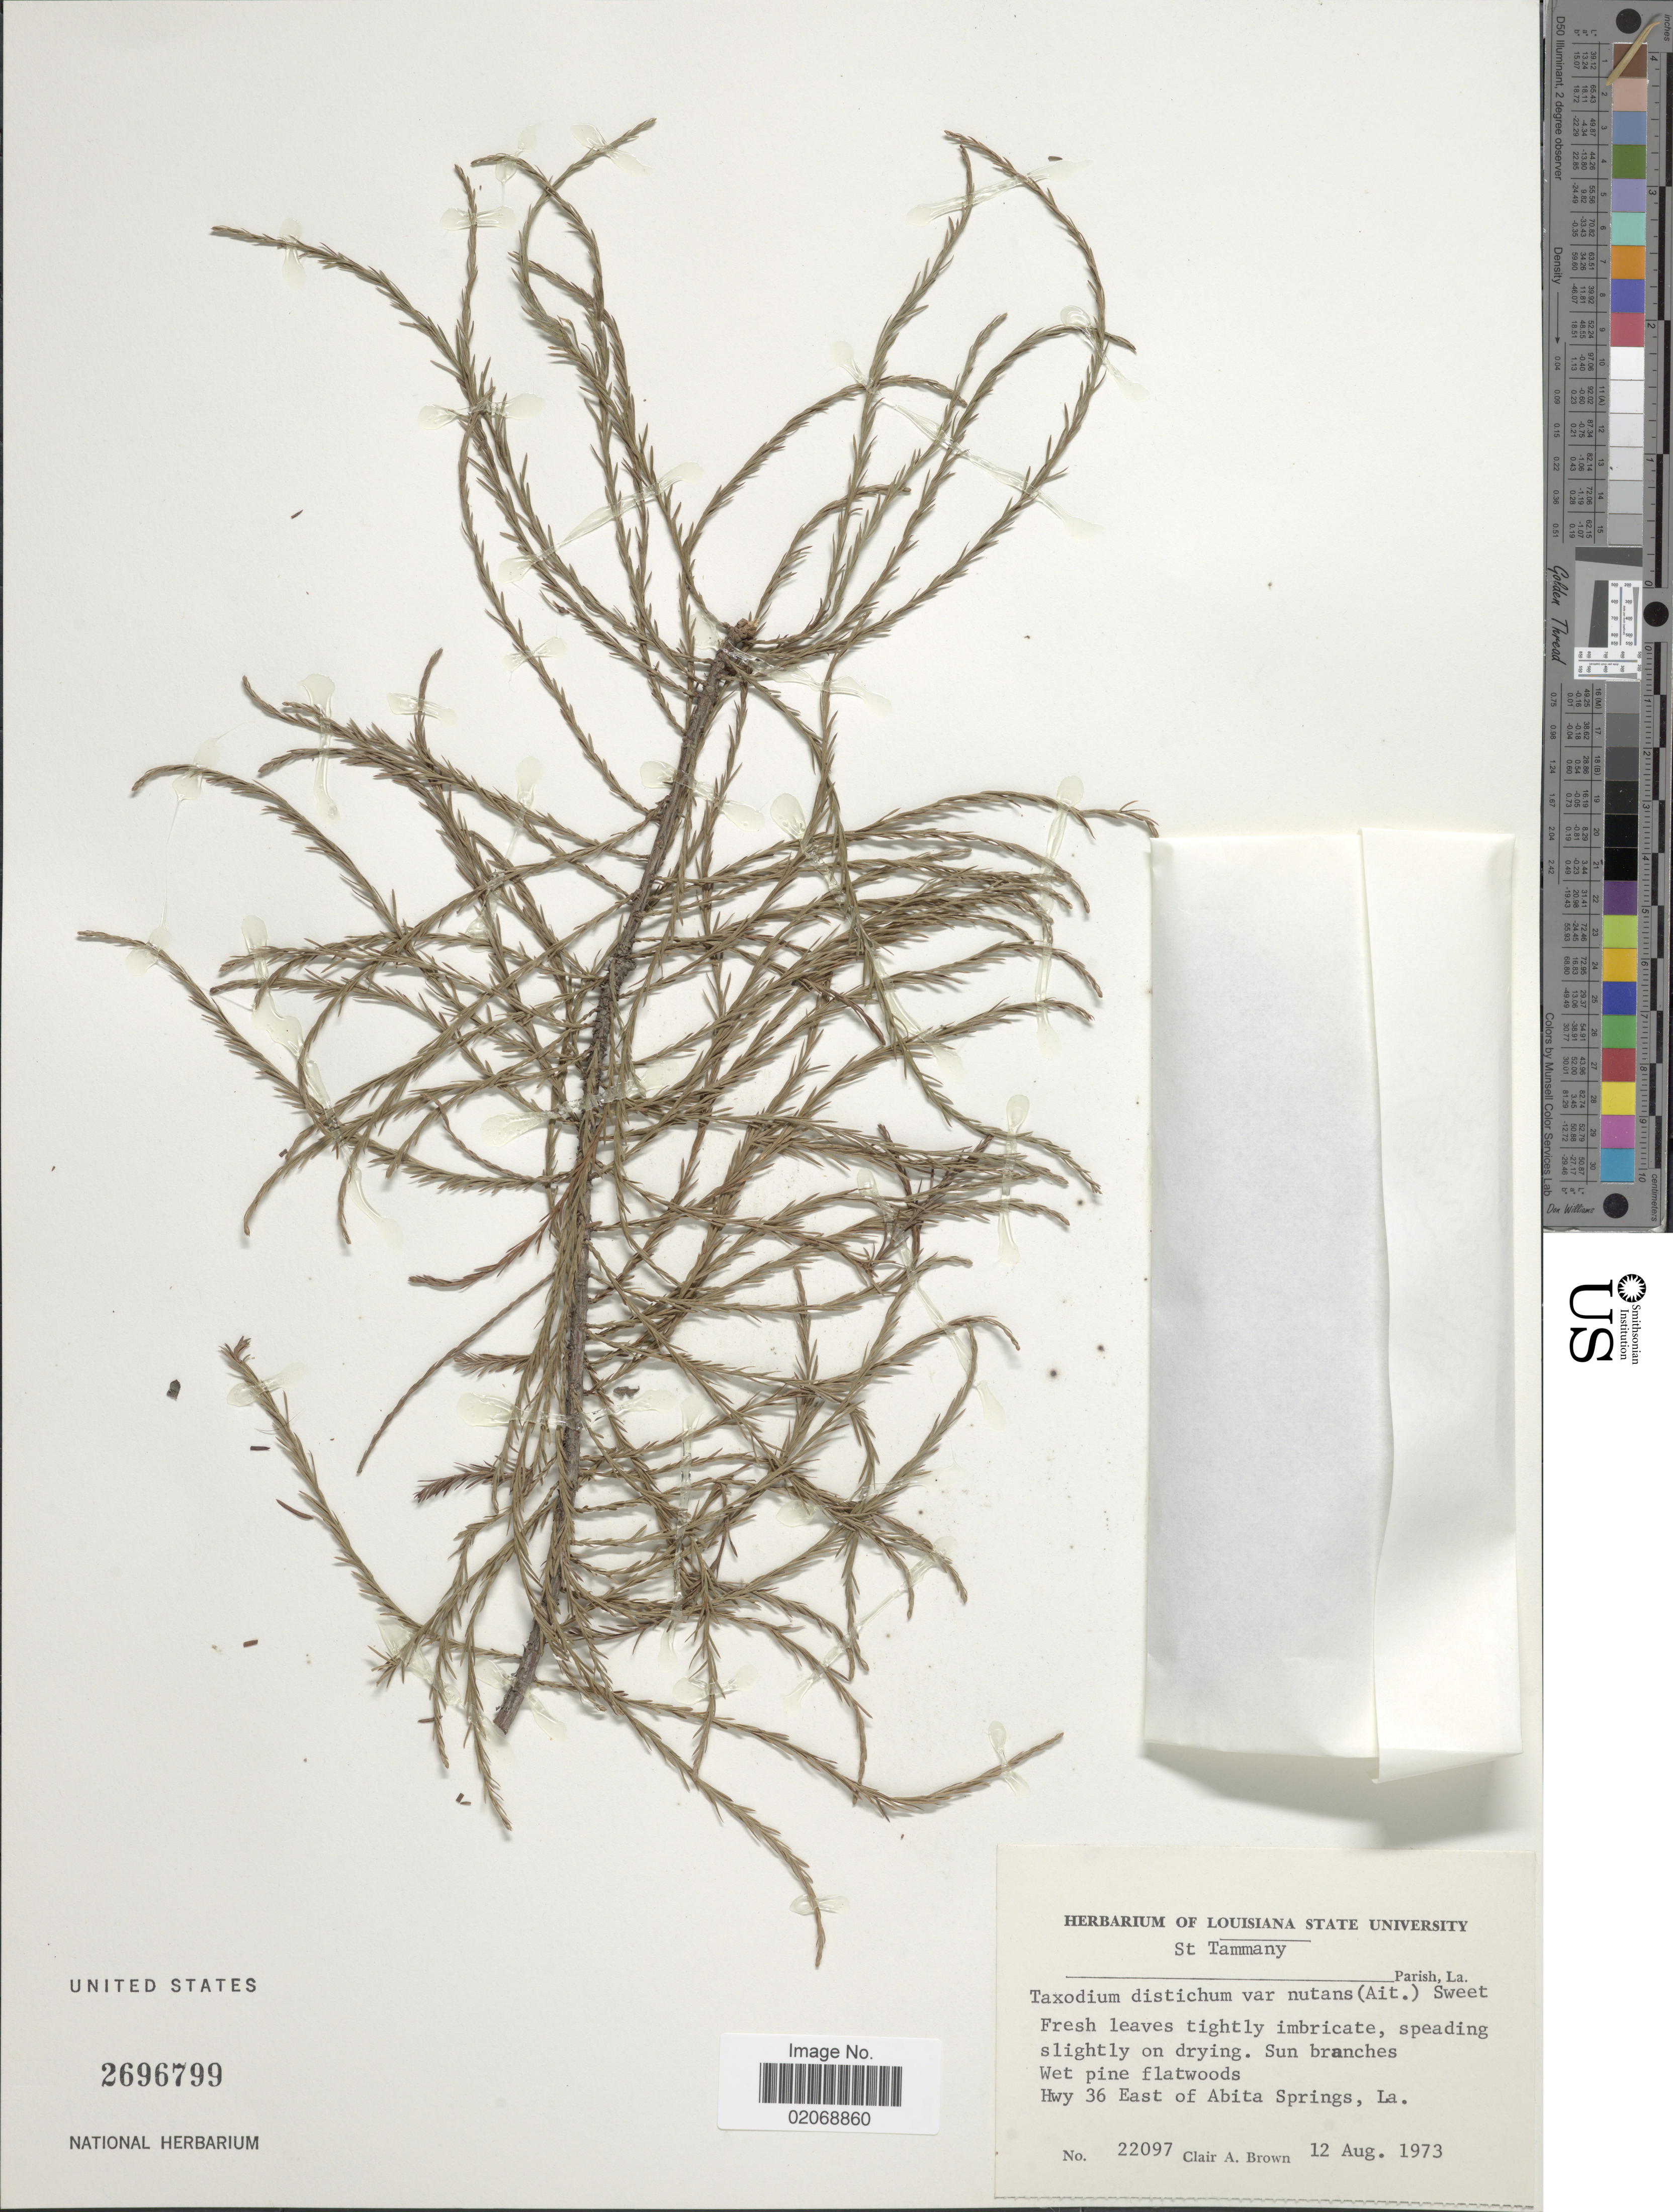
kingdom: Plantae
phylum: Tracheophyta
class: Pinopsida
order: Pinales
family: Cupressaceae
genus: Taxodium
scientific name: Taxodium ascendens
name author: Brongn.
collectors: C. A. Brown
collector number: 22097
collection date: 1973-08-12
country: United States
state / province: Louisiana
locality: Parish. La. Hwy 36 East of Abita Springs, La.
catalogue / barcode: US 2696799